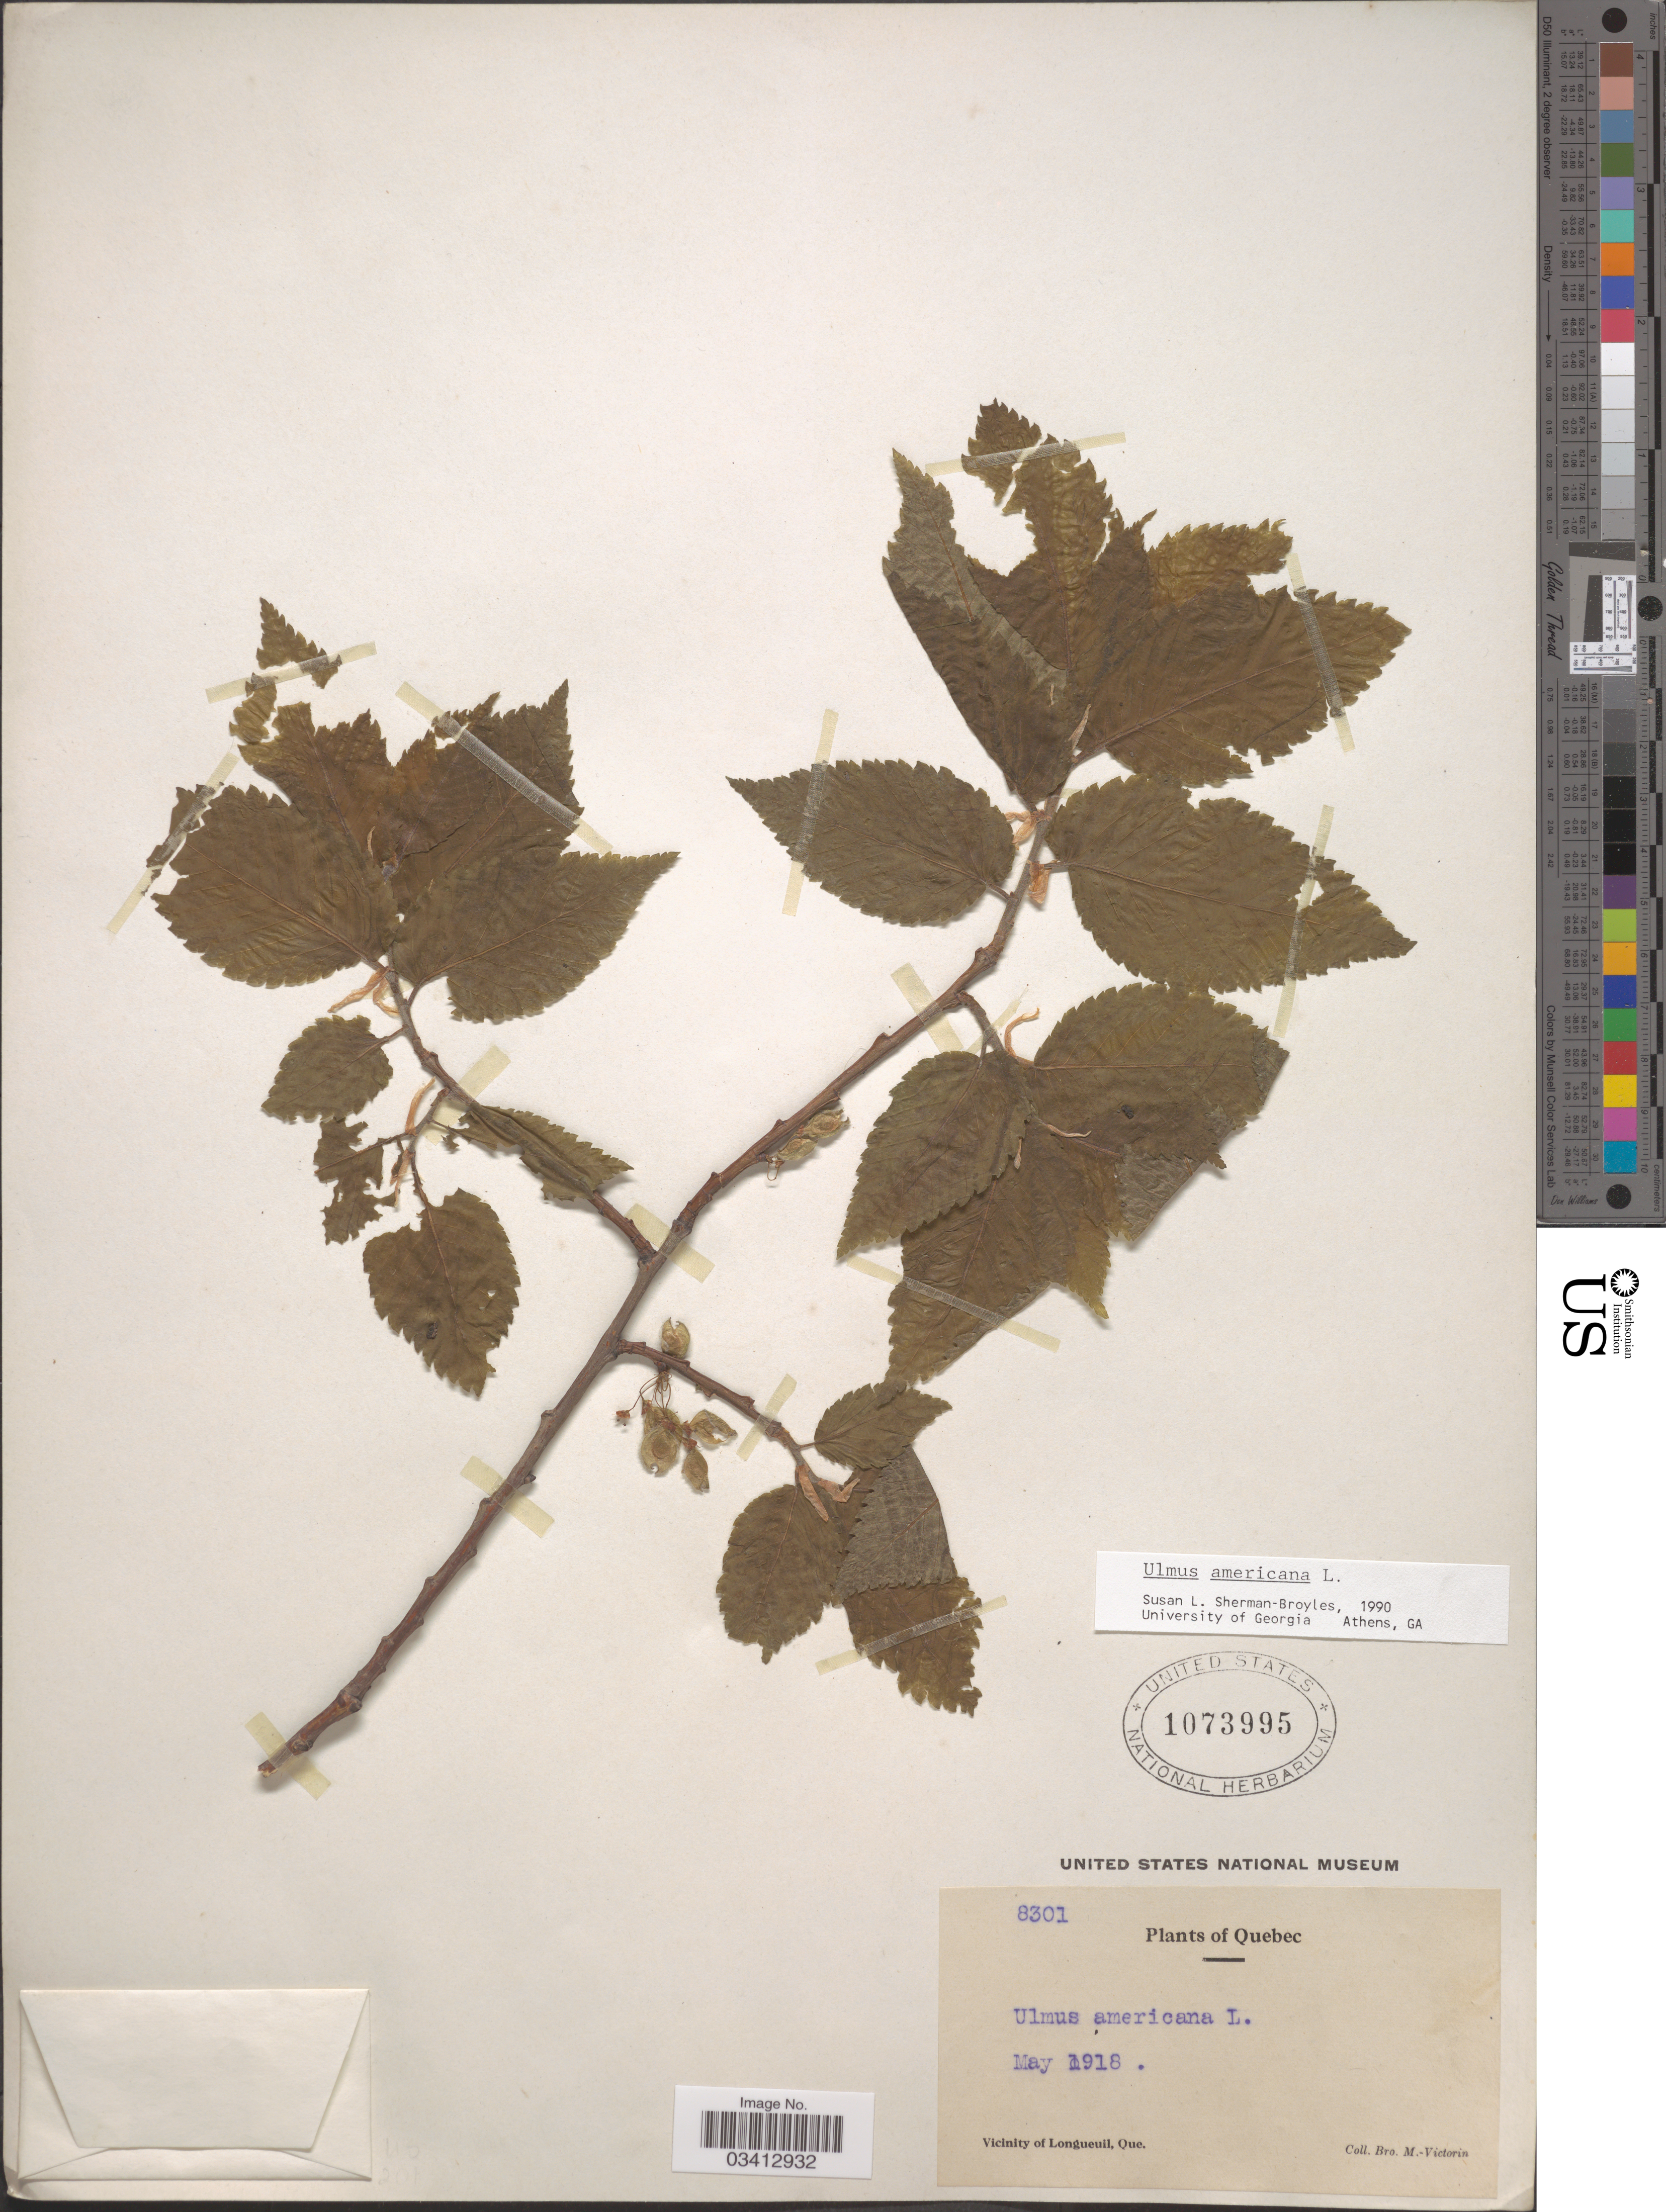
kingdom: Plantae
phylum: Tracheophyta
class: Magnoliopsida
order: Rosales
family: Ulmaceae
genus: Ulmus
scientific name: Ulmus americana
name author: L.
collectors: Fr. Marie-Victorin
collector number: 8301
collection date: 1918-05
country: Canada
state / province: Quebec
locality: Vicinity of Longueuil.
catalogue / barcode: US 1073995